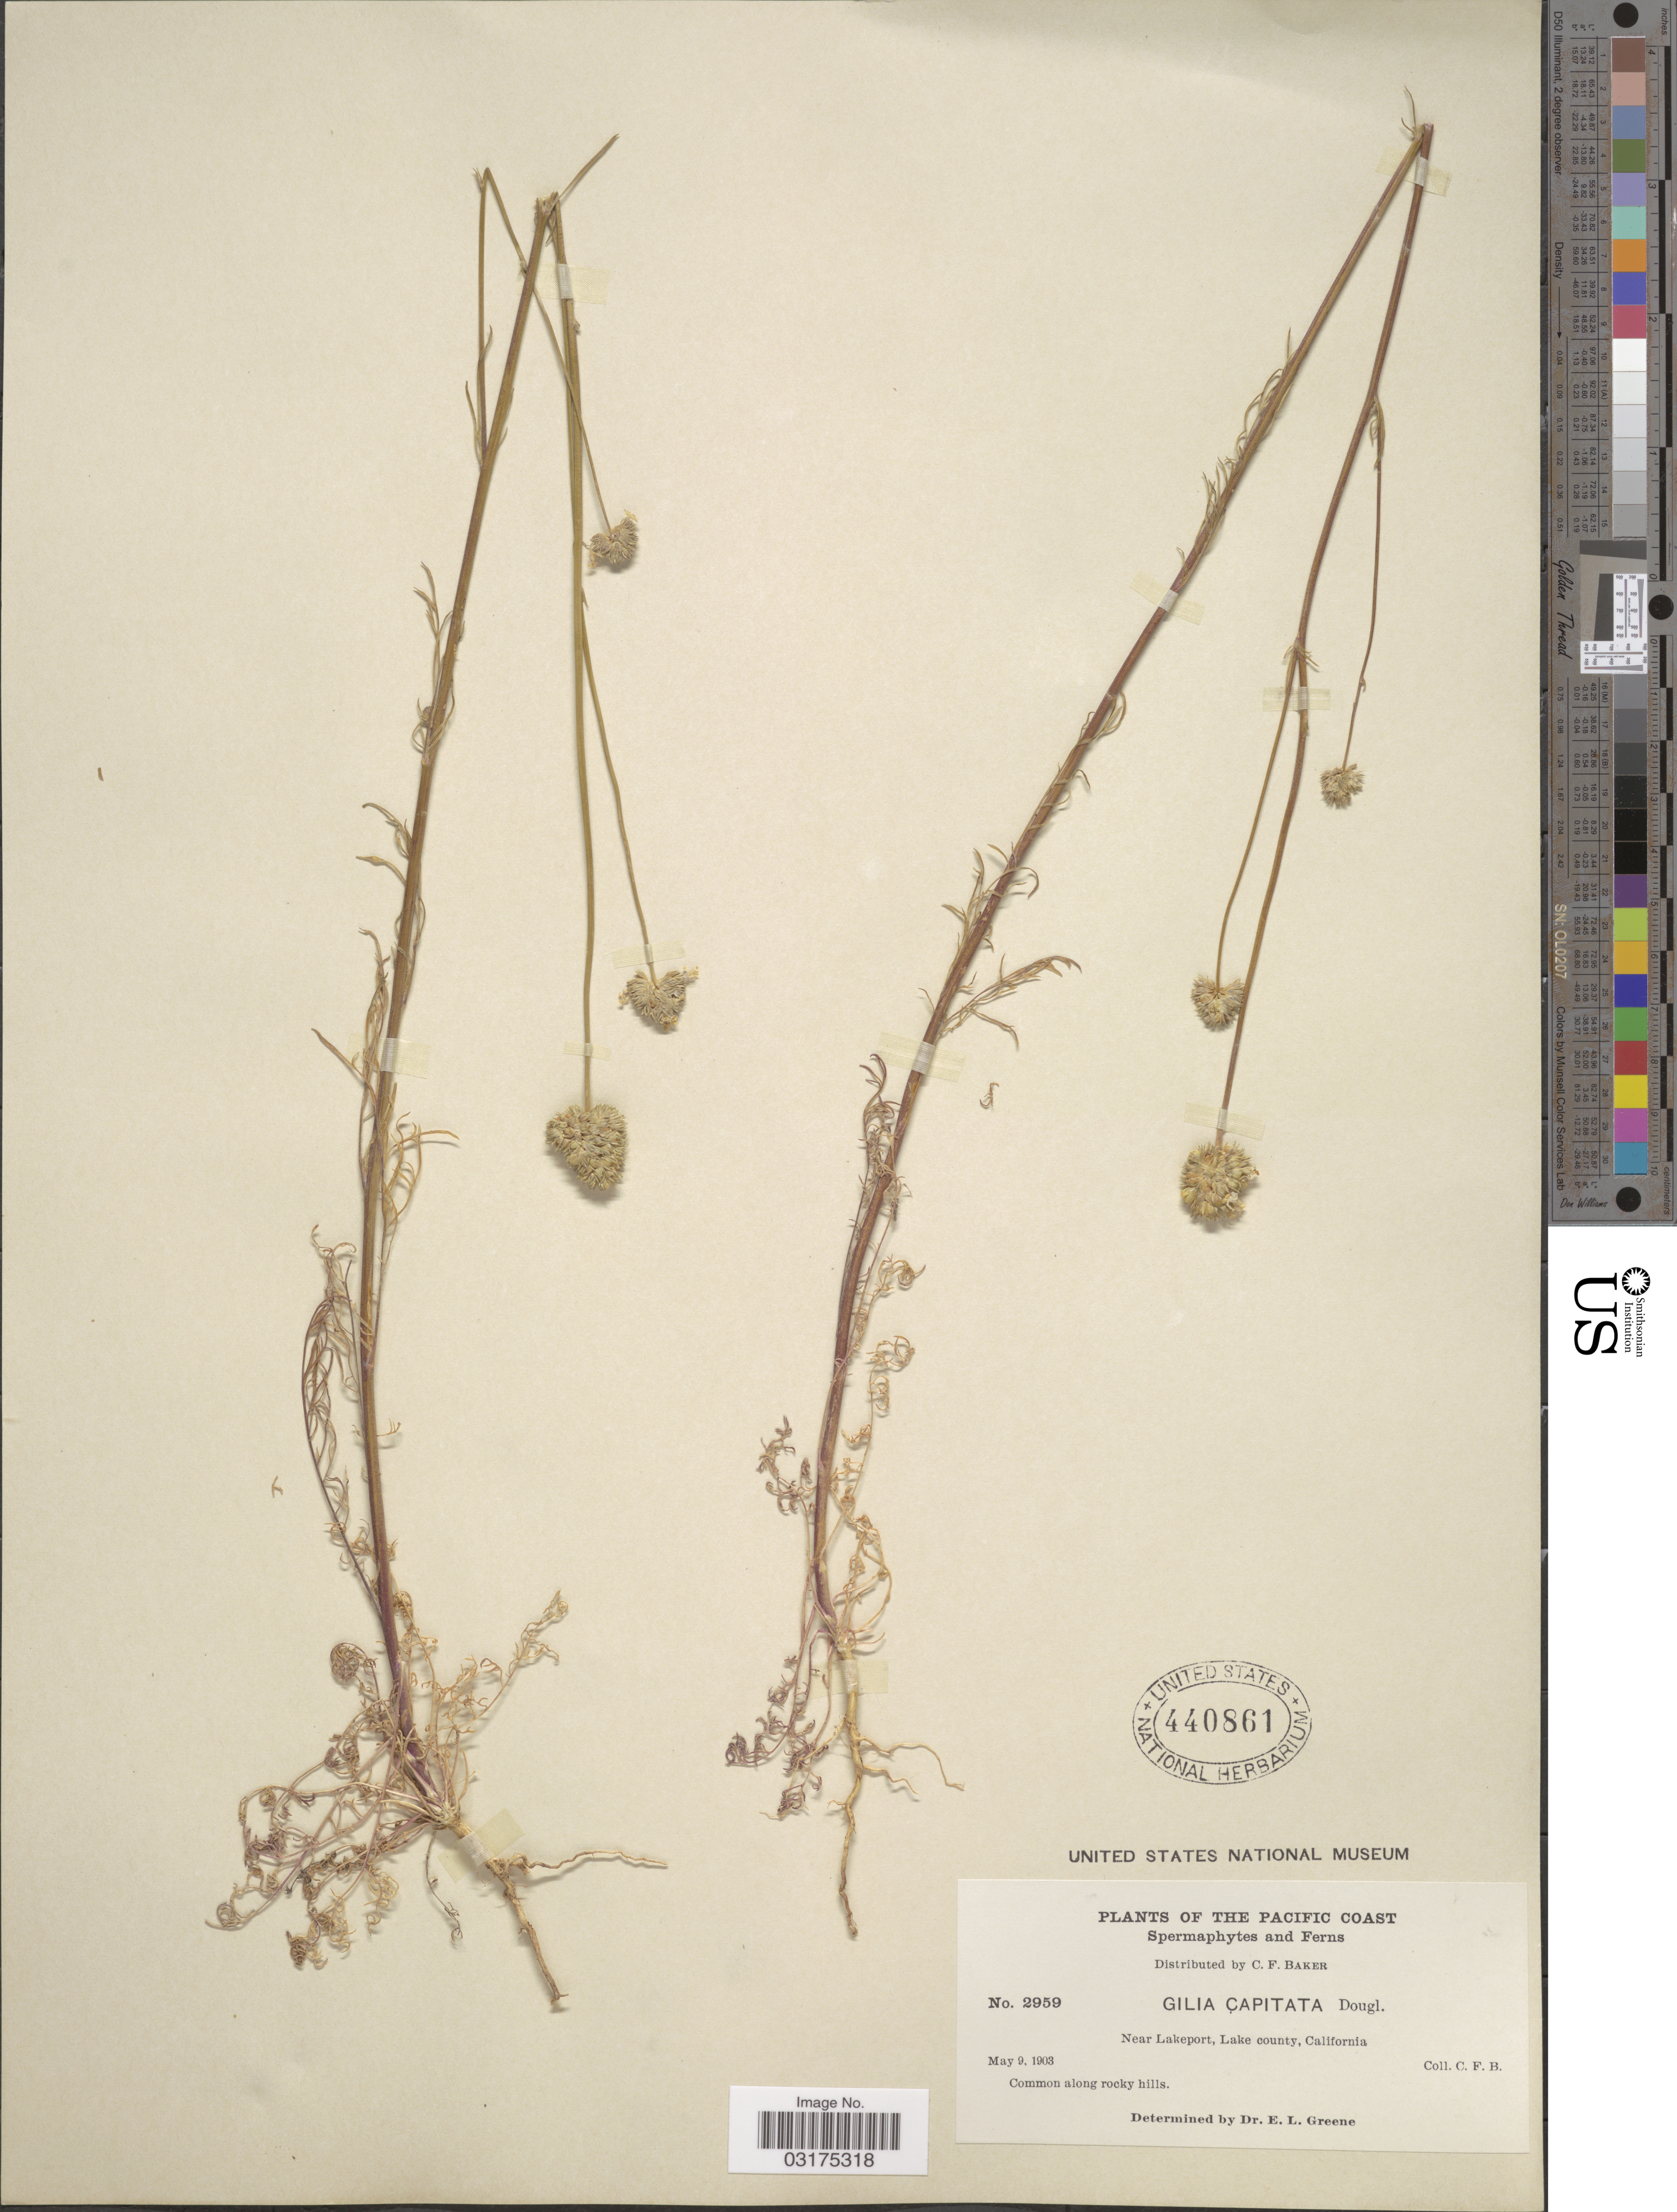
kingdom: Plantae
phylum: Tracheophyta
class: Magnoliopsida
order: Ericales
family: Polemoniaceae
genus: Gilia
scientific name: Gilia capitata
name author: Sims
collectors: C. F. Baker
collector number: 2959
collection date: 1903-05-09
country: United States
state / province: California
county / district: Lake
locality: Near Lakeport, Lake country, California, The Pacific Coast.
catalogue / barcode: US 440861